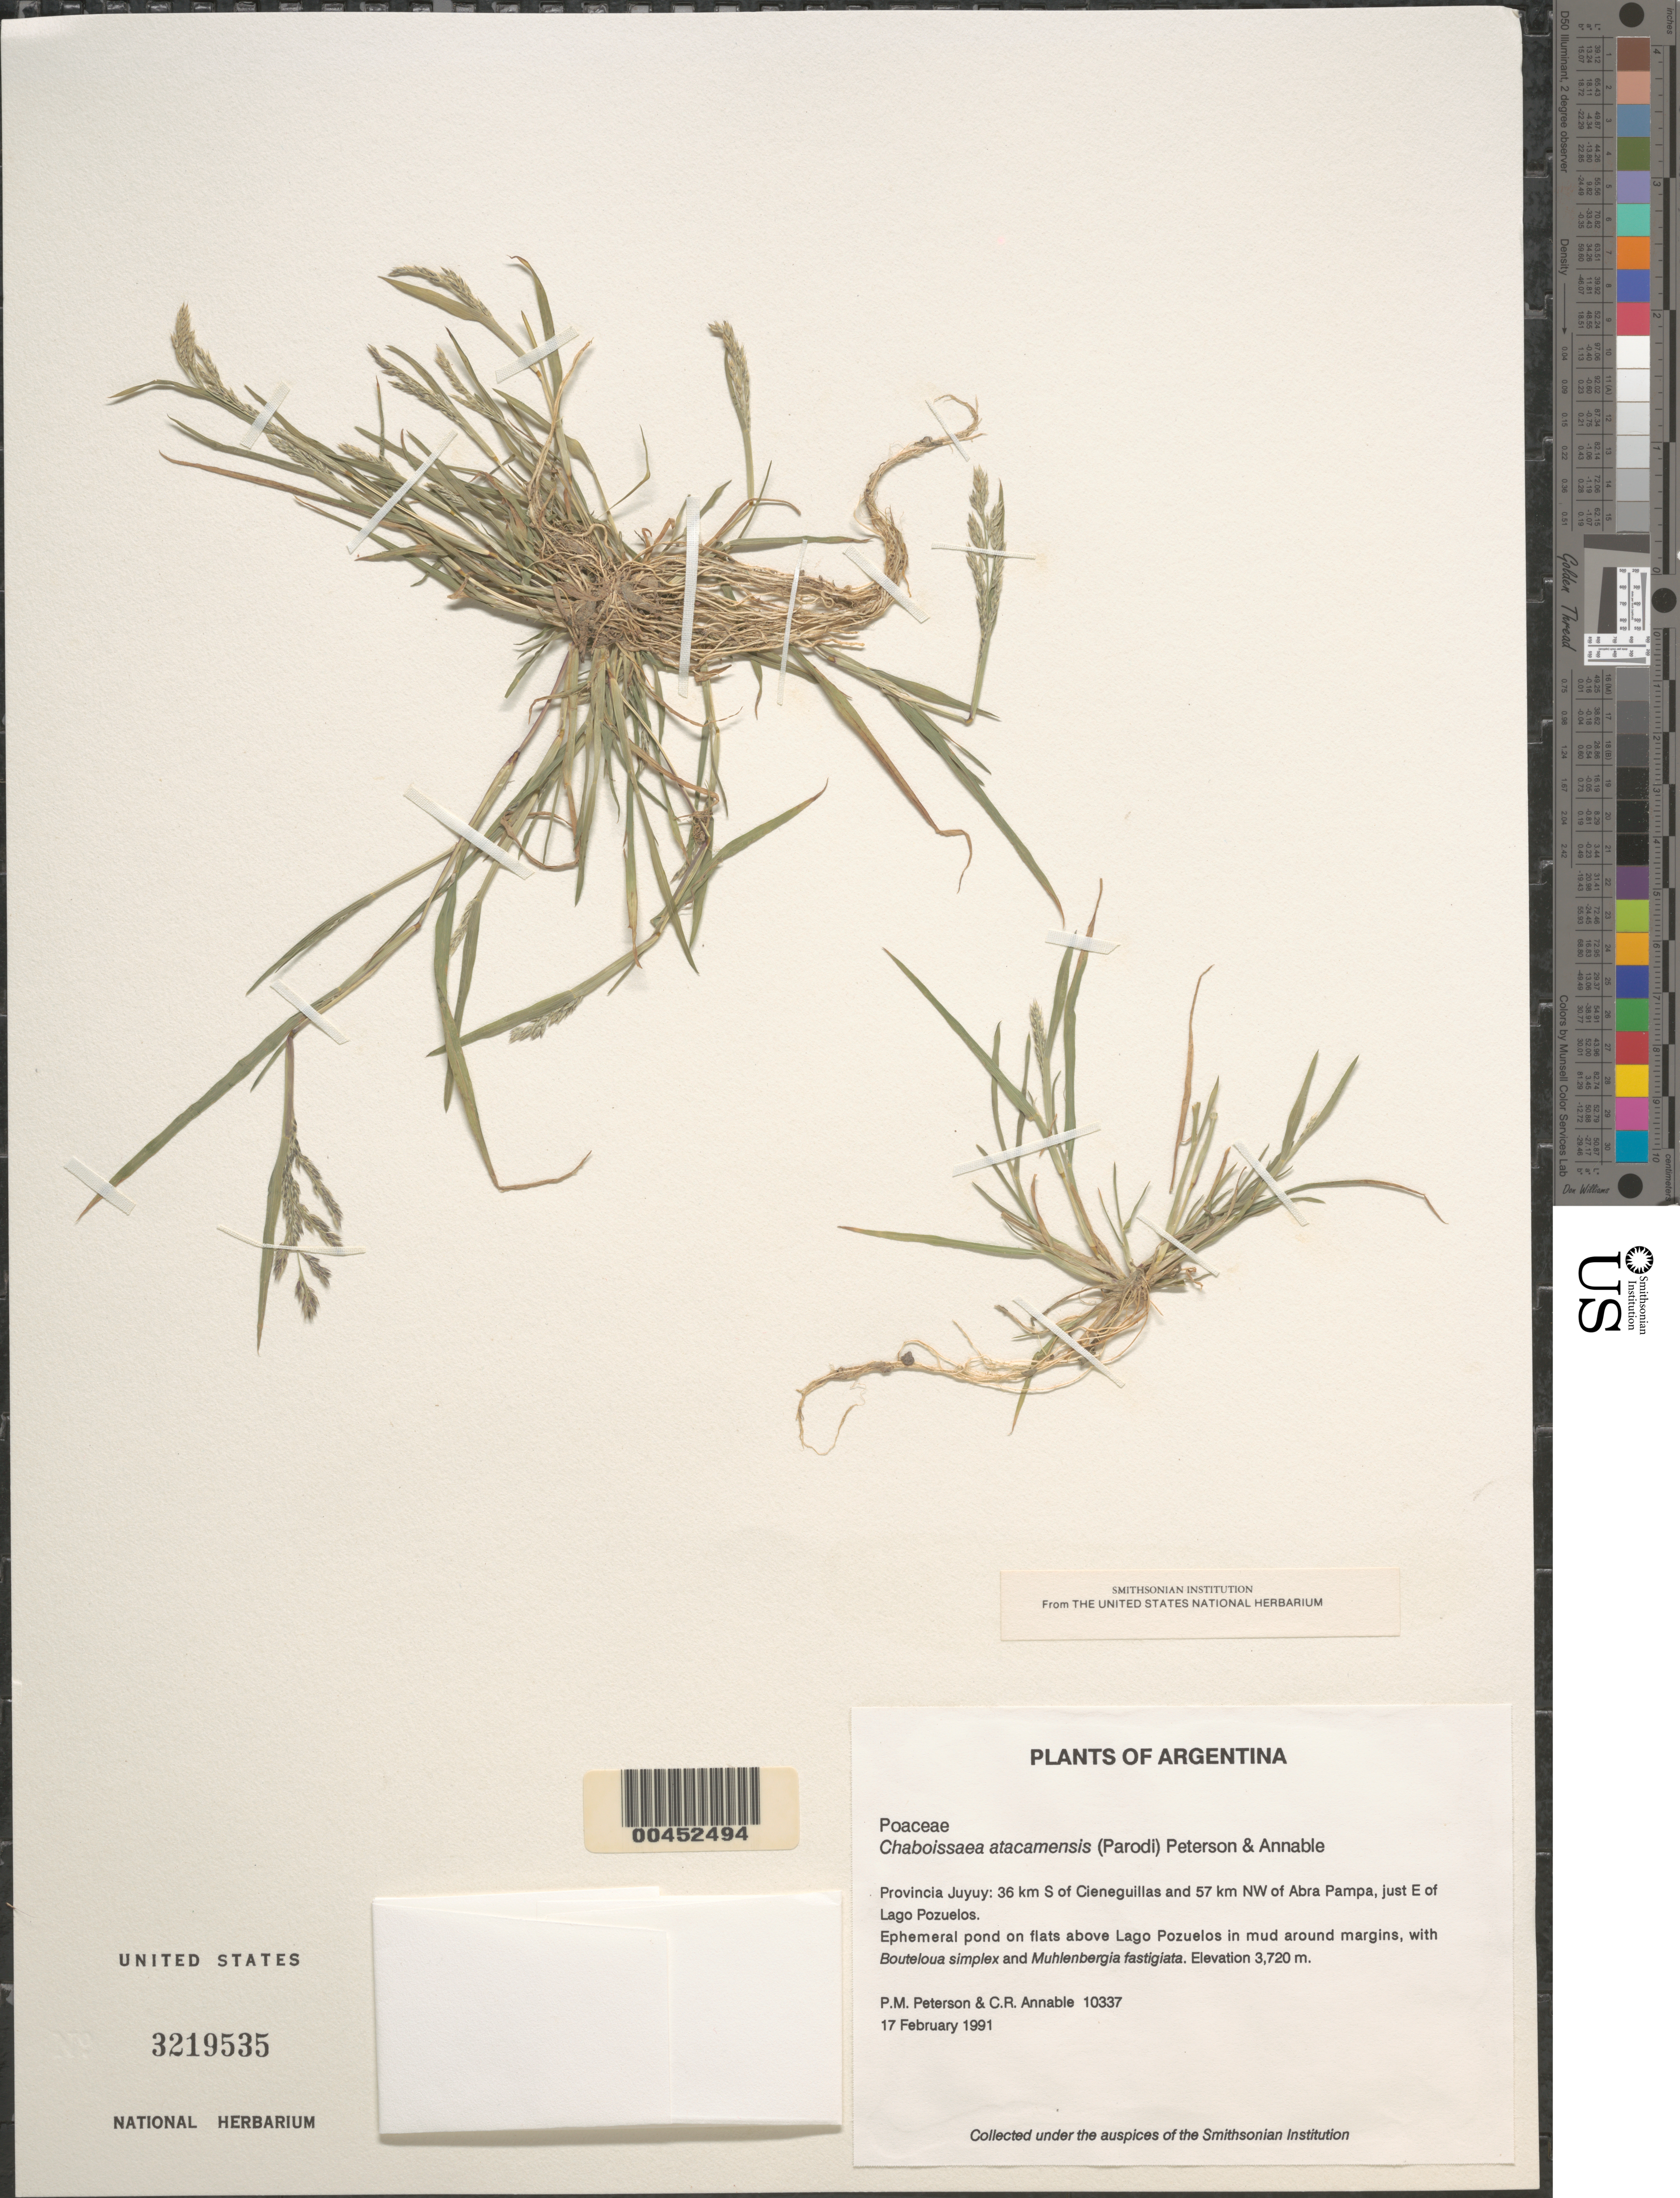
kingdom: Plantae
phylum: Tracheophyta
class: Liliopsida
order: Poales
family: Poaceae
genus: Chaboissaea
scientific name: Chaboissaea atacamensis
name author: (Parodi) P.M. Peterson & Annable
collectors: P. M. Peterson & C. R. Annable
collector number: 10337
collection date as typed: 17 Feb 1991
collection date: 1991-02-17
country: Argentina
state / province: Jujuy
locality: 36 km S of Cieneguillas and 57 km NW of Abra Pampa, just E of Lago Pozuelos.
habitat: Ephemeral pond on flats above Lago Pozuelos in mud around margins, with Bouteloua simplex and Muhlenbergia fastigiata.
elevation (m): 3720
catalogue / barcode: US 3219535